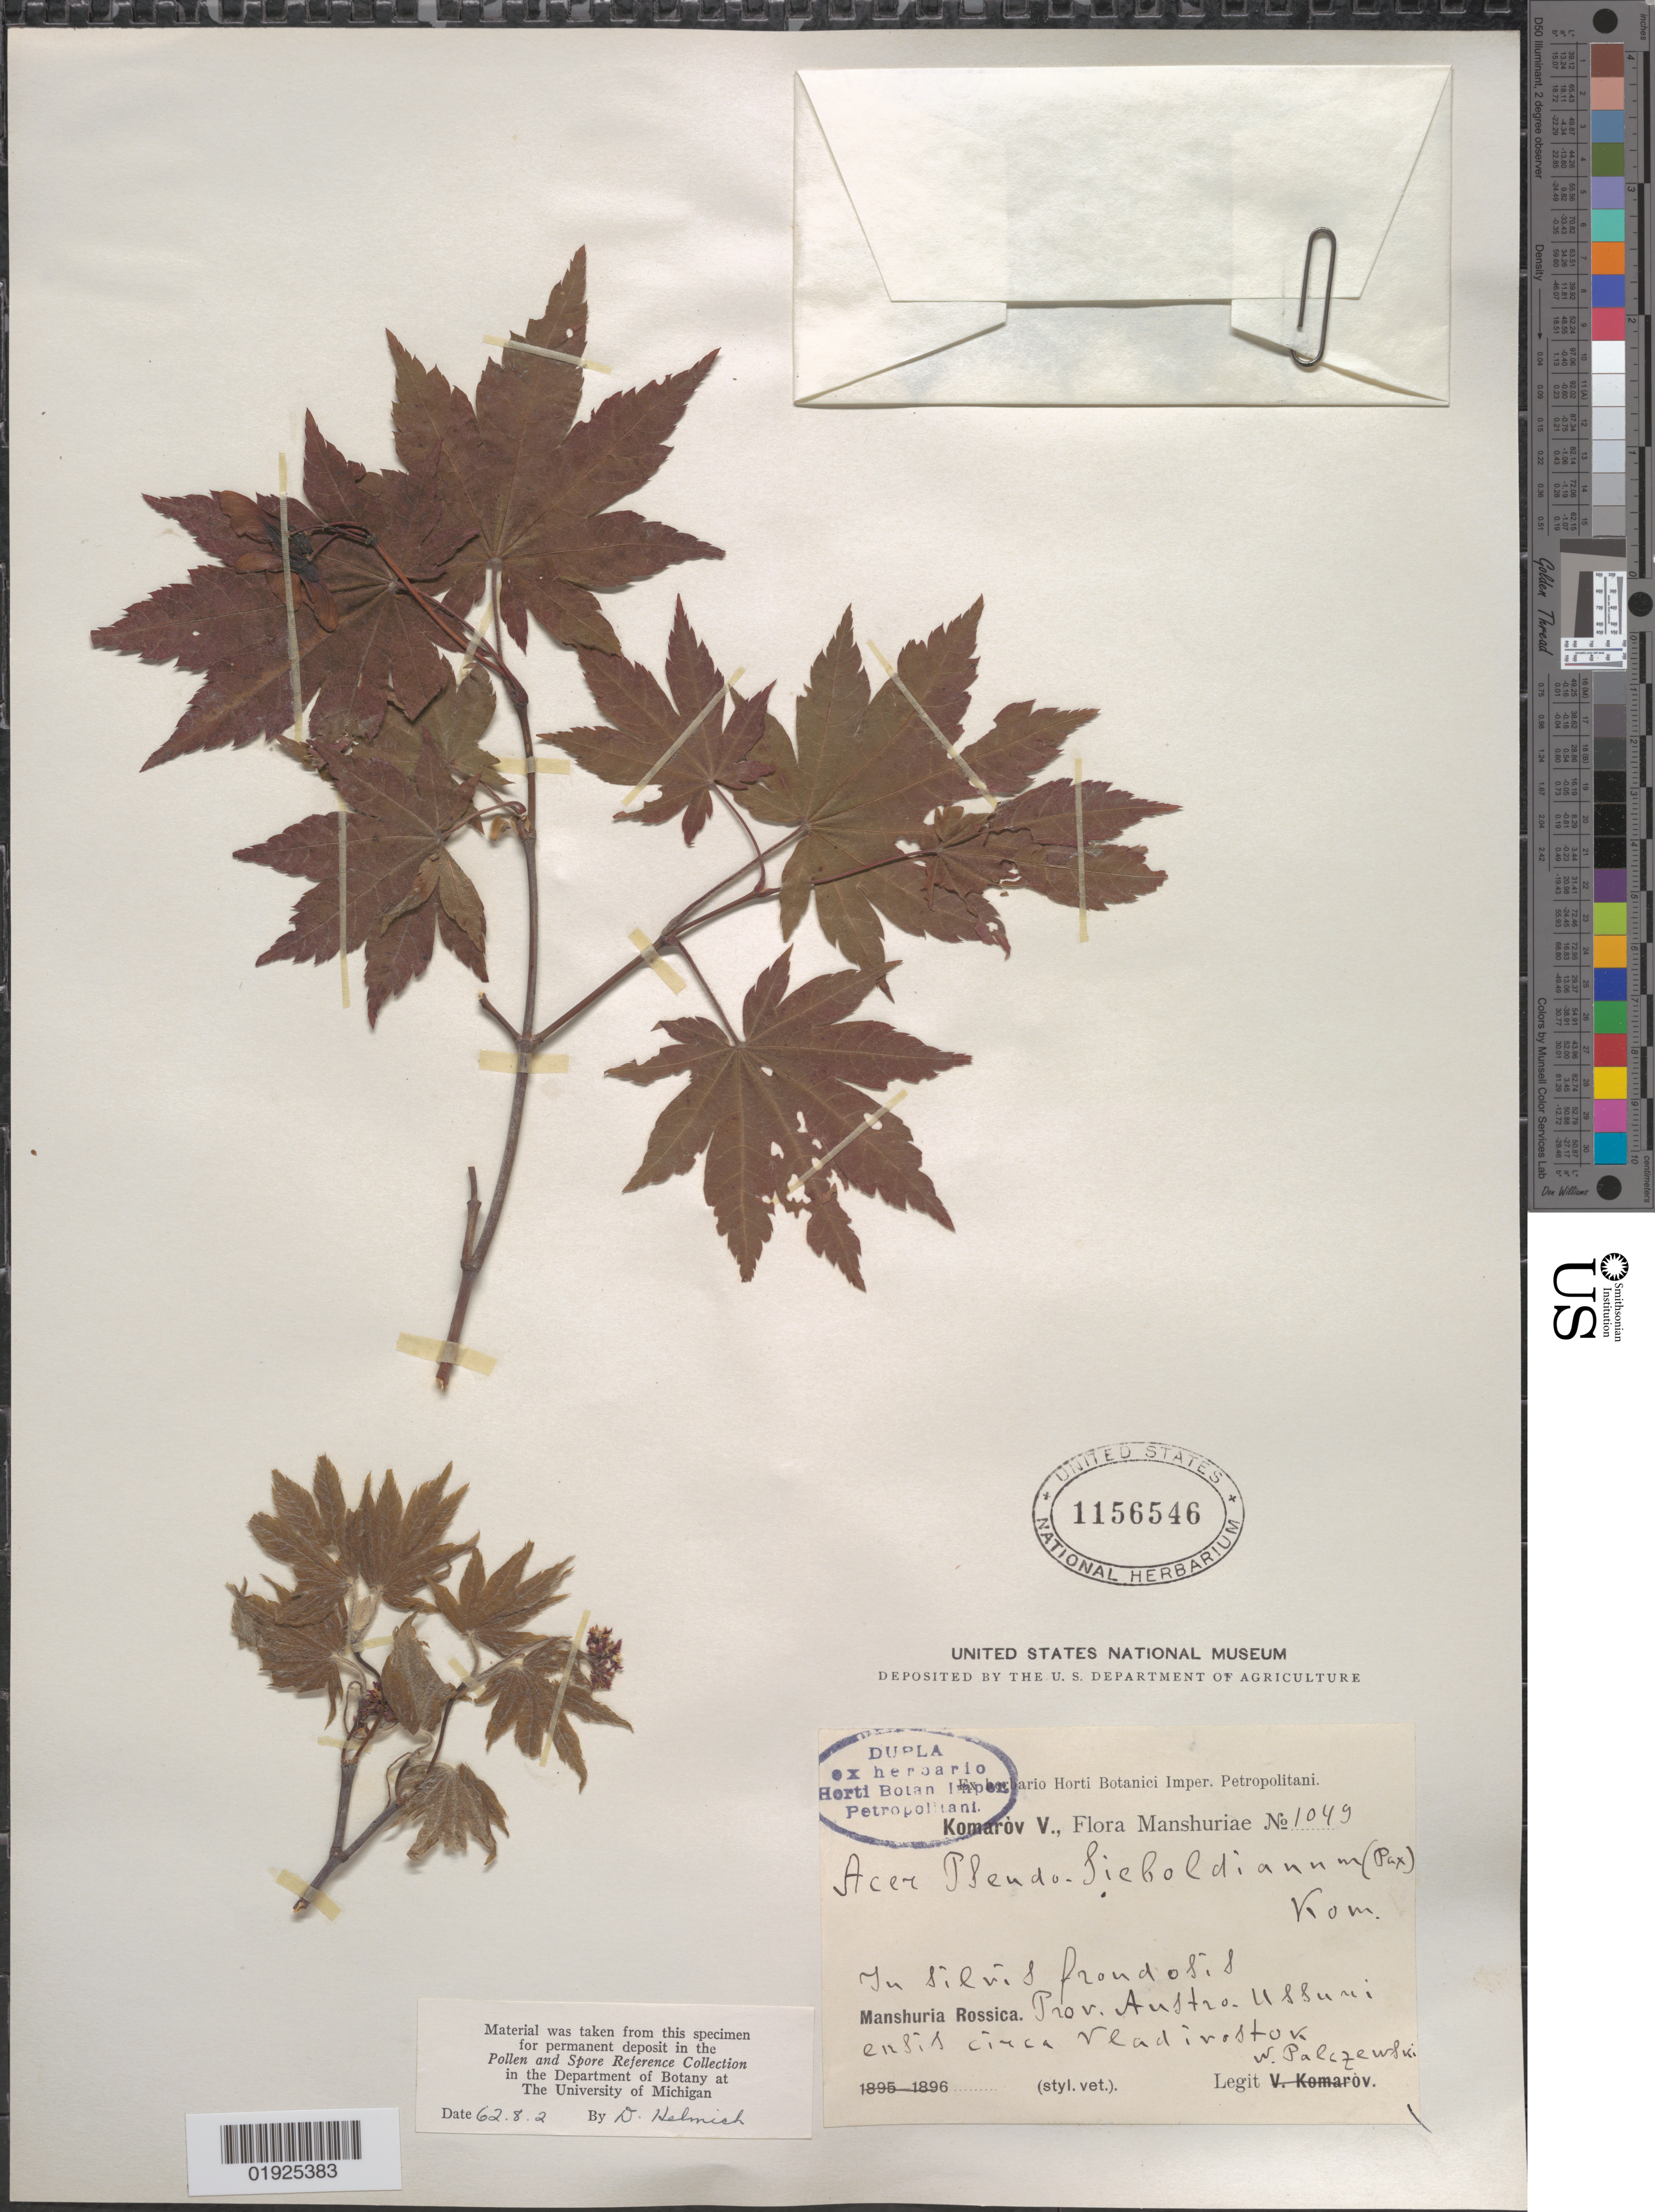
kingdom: Plantae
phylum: Tracheophyta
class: Magnoliopsida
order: Sapindales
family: Sapindaceae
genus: Acer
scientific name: Acer pseudosieboldianum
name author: (Pax) Kom.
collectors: W. Palczewski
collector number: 1049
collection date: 1896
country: Russian Federation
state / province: Primorsky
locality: Manshuria Rossica. Prov. Austro. Ussuni circa Vladivostok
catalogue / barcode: US 1156546